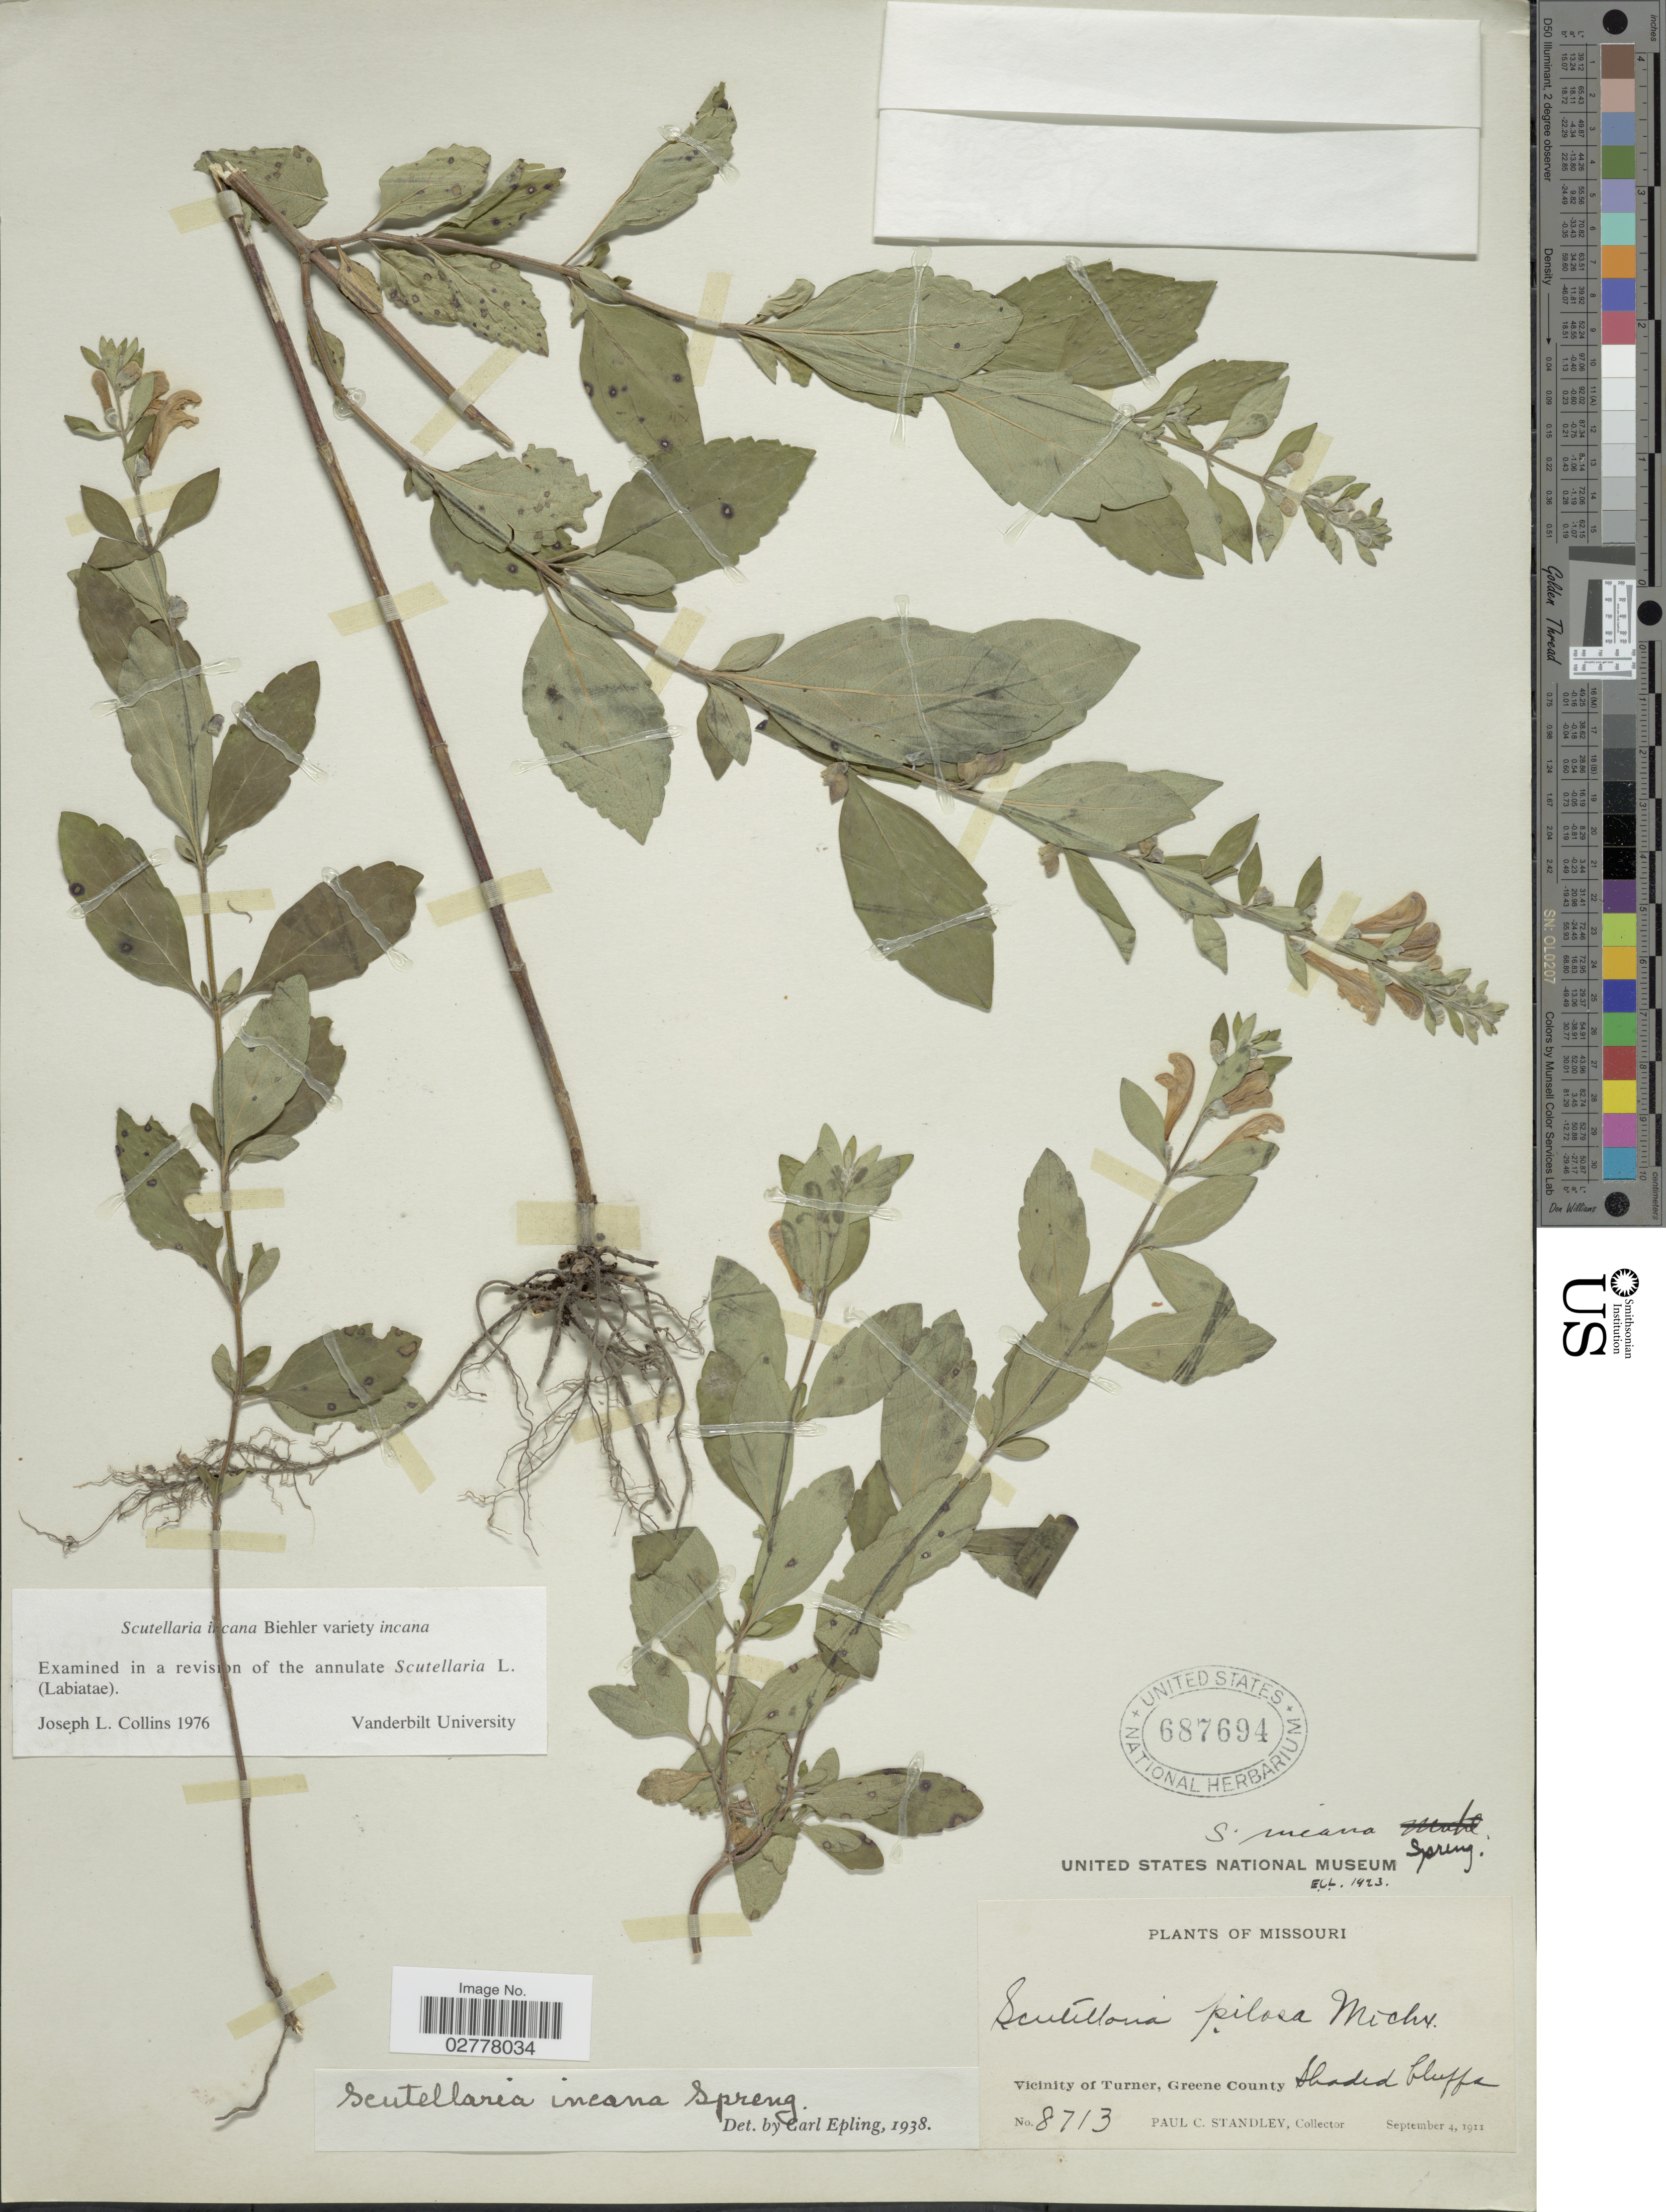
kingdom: Plantae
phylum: Tracheophyta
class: Magnoliopsida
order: Lamiales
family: Lamiaceae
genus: Scutellaria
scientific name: Scutellaria incana var. incana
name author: Biehler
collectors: P. C. Standley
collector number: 8713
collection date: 1911-09-04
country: United States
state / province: Missouri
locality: Vicinity of Turner, Greene County.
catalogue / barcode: US 687694